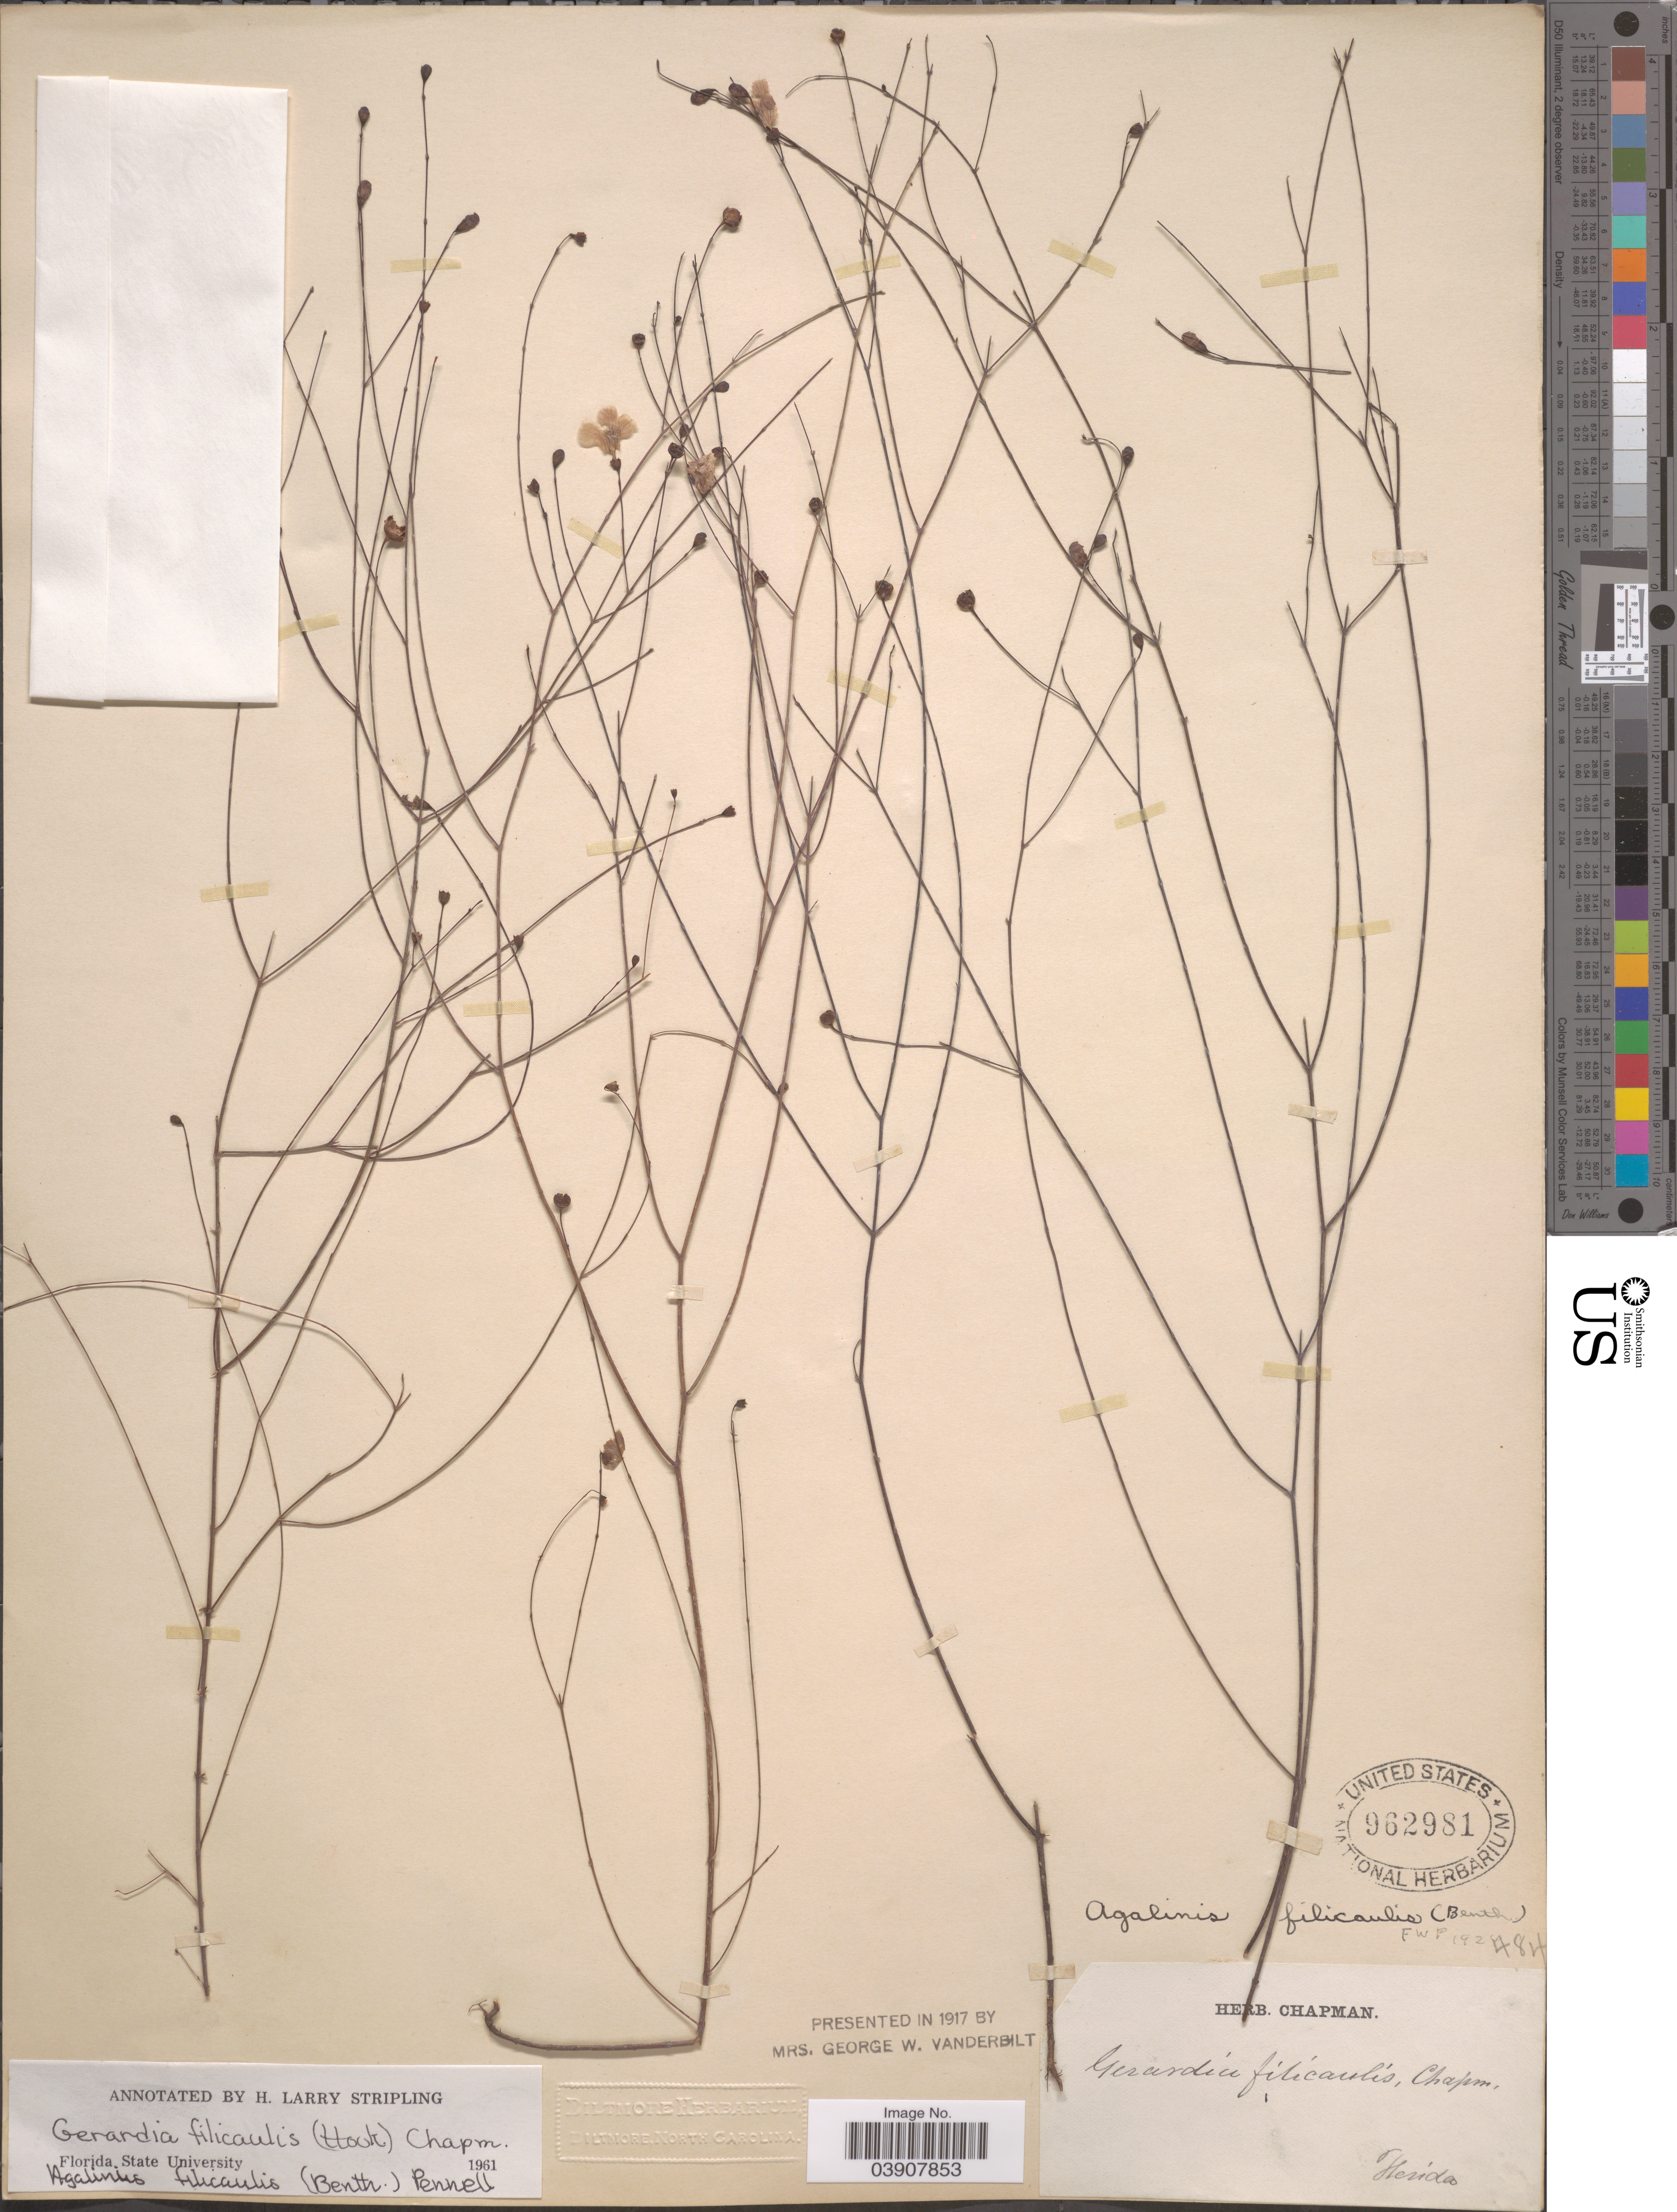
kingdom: Plantae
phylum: Tracheophyta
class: Magnoliopsida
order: Lamiales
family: Orobanchaceae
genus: Agalinis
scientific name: Agalinis filicaulis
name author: (Benth.) Pennell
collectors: ex herb. Chapman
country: United States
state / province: Florida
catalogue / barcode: US 962981